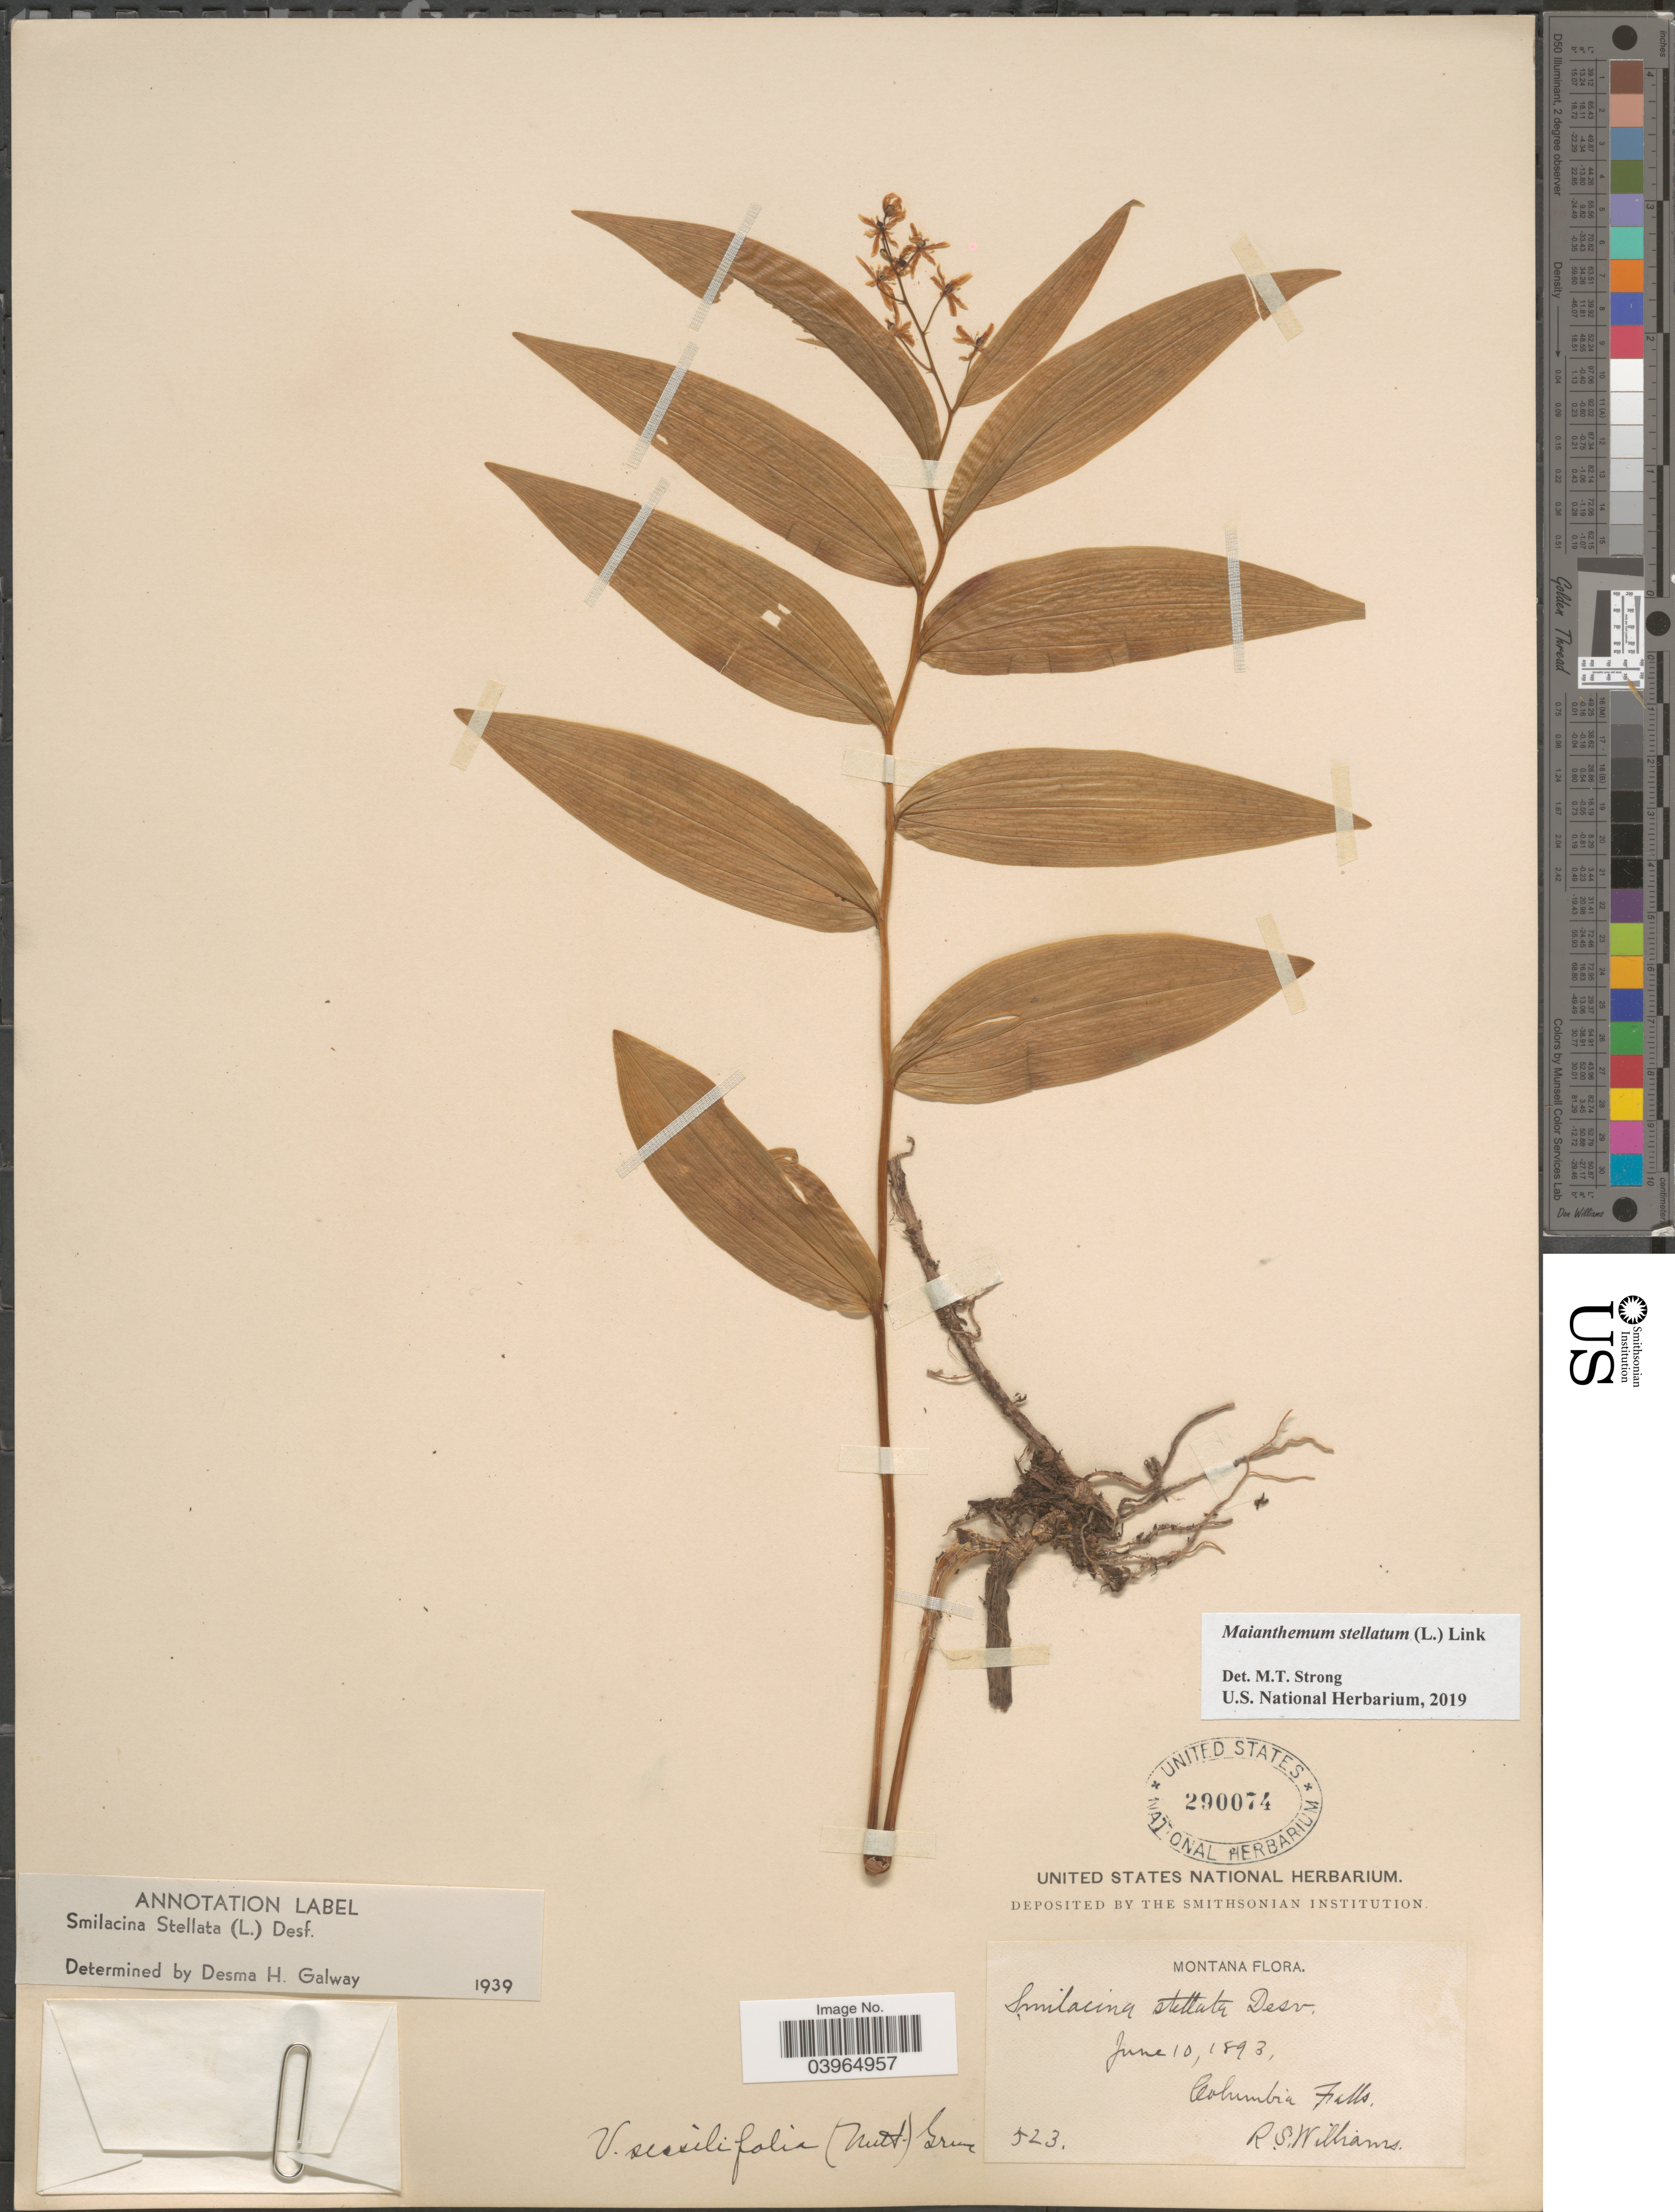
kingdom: Plantae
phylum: Tracheophyta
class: Liliopsida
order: Asparagales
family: Asparagaceae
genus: Maianthemum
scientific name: Maianthemum stellatum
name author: (L.) Link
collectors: R. S. Williams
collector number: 523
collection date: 1893-06-10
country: United States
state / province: Montana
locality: Columbia Falls.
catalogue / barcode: US 290074